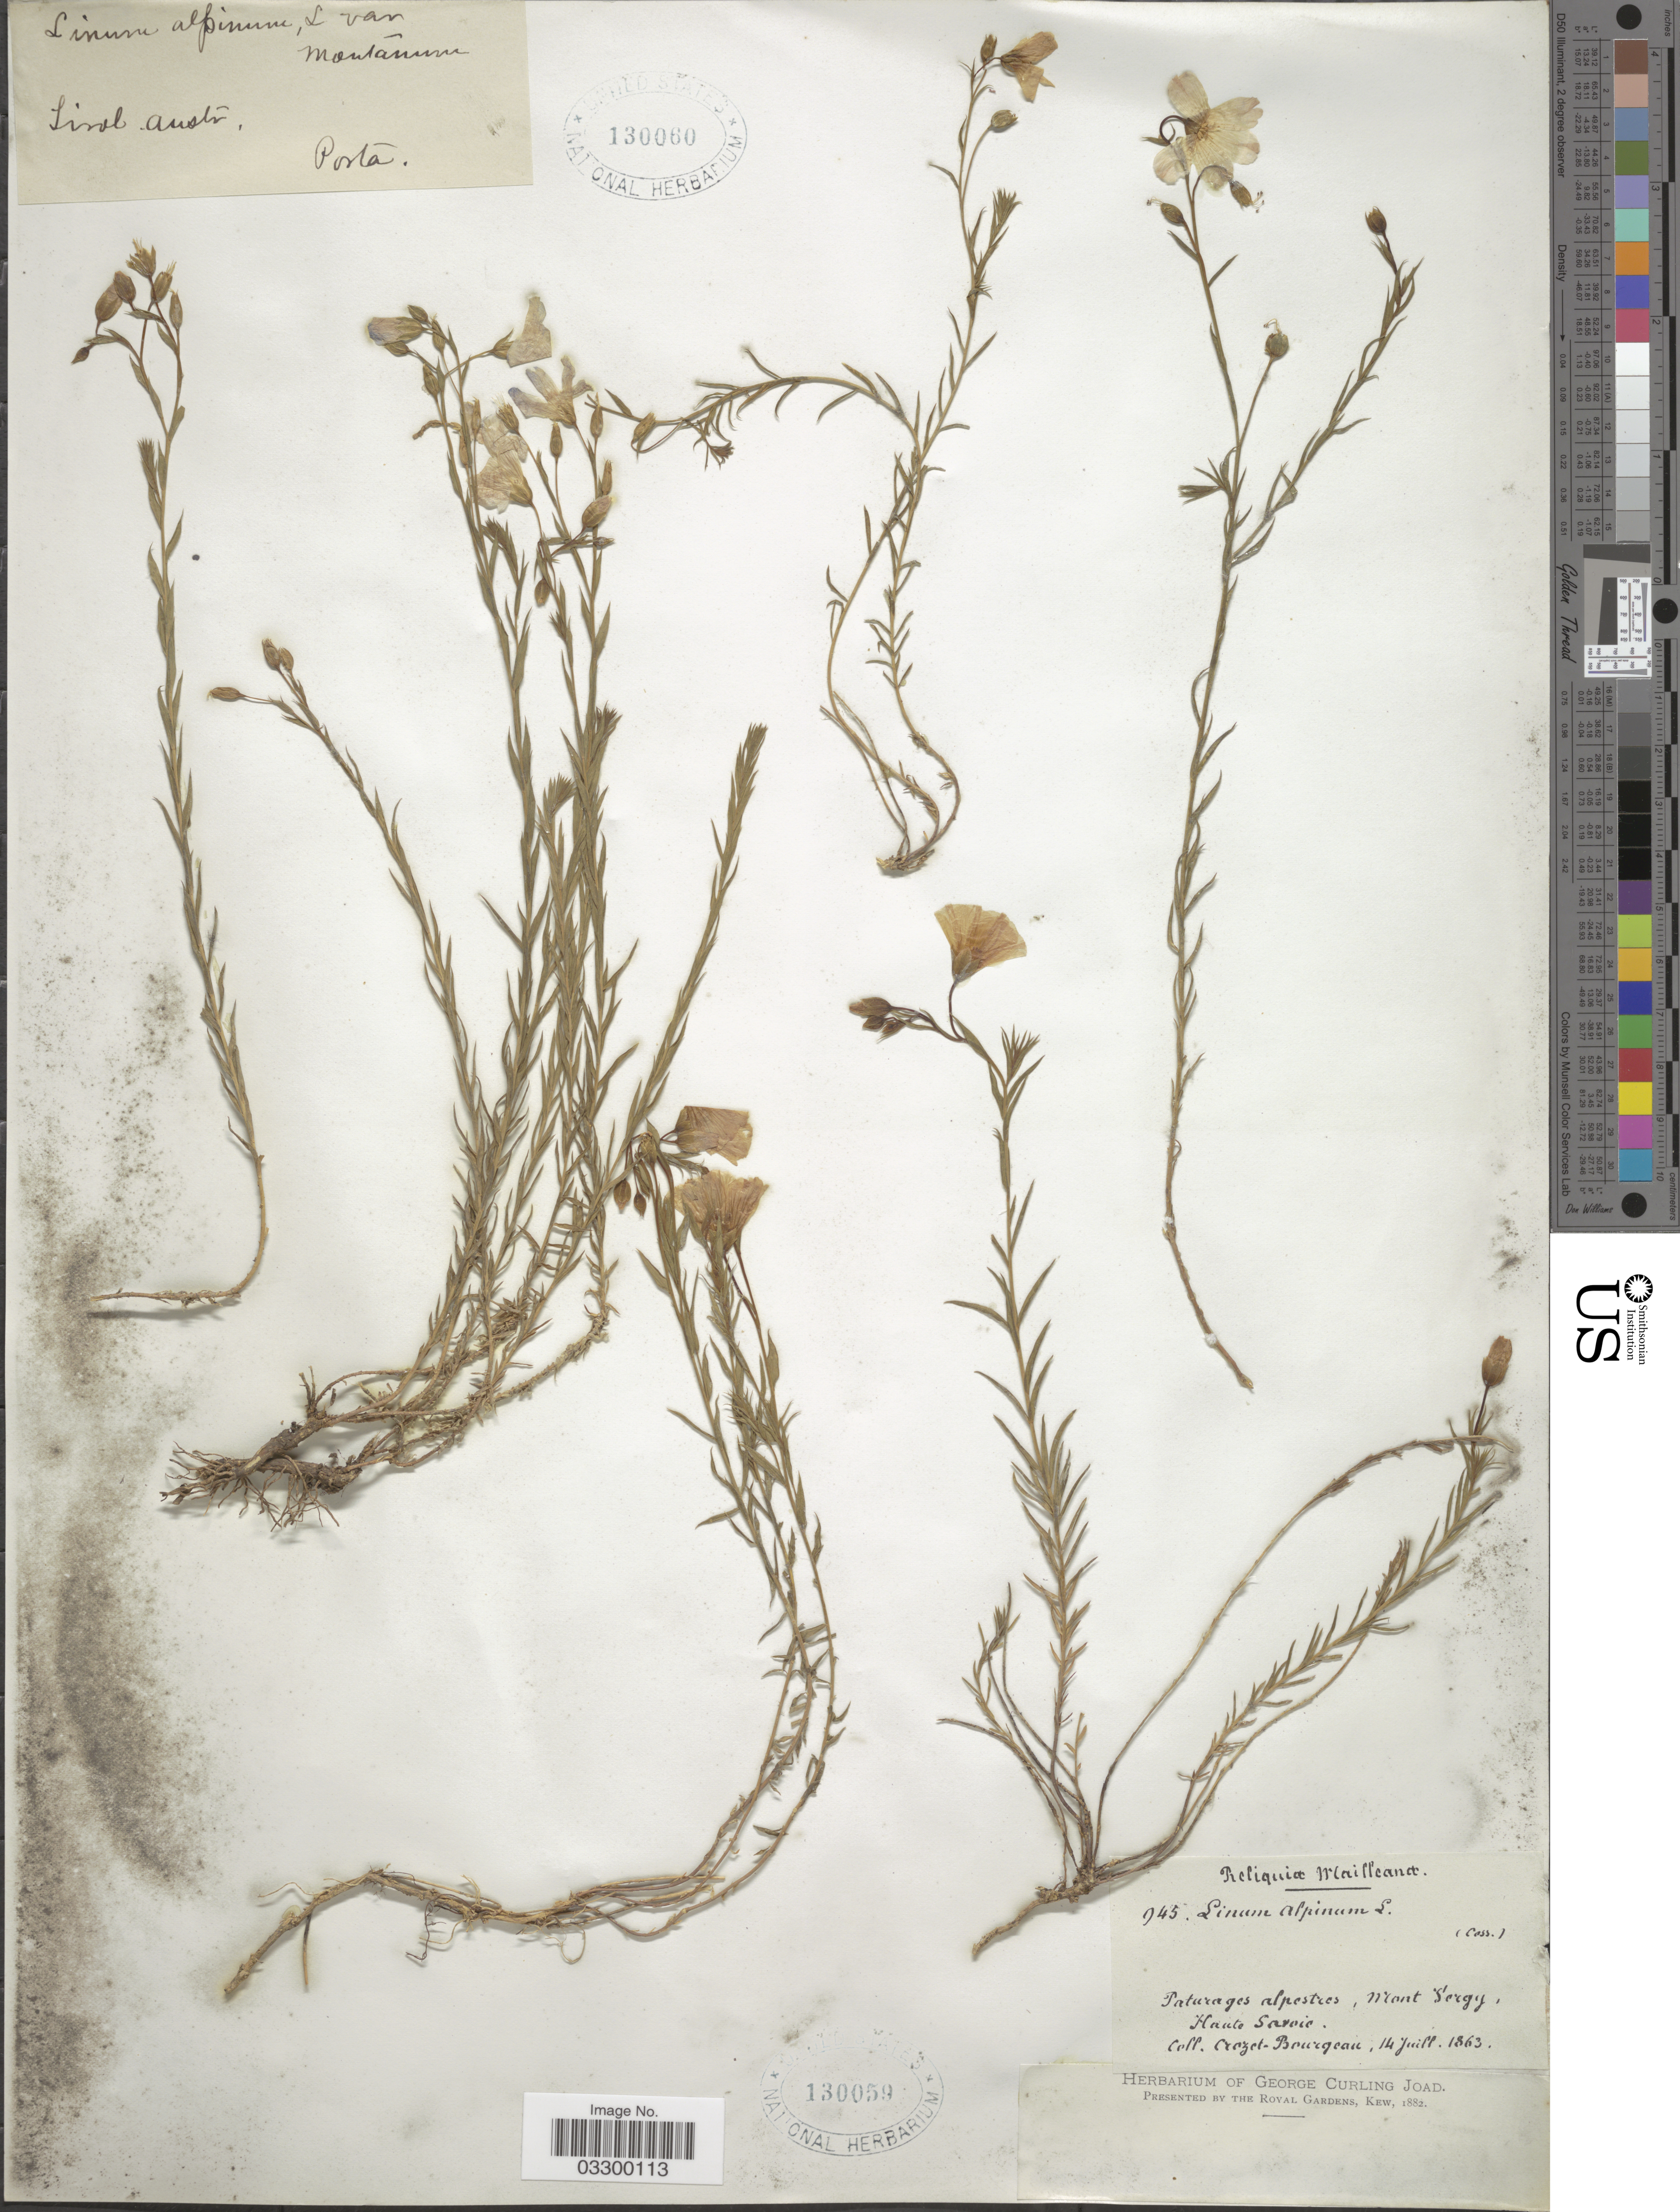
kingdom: Plantae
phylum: Tracheophyta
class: Magnoliopsida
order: Malpighiales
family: Linaceae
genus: Linum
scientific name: Linum alpinum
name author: Jacq.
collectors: Crozet & -. Bourgeau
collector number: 945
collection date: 1863-07-14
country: France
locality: Paturages alpestres, Mont Sergy, Haute Savoie.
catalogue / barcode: US 130059